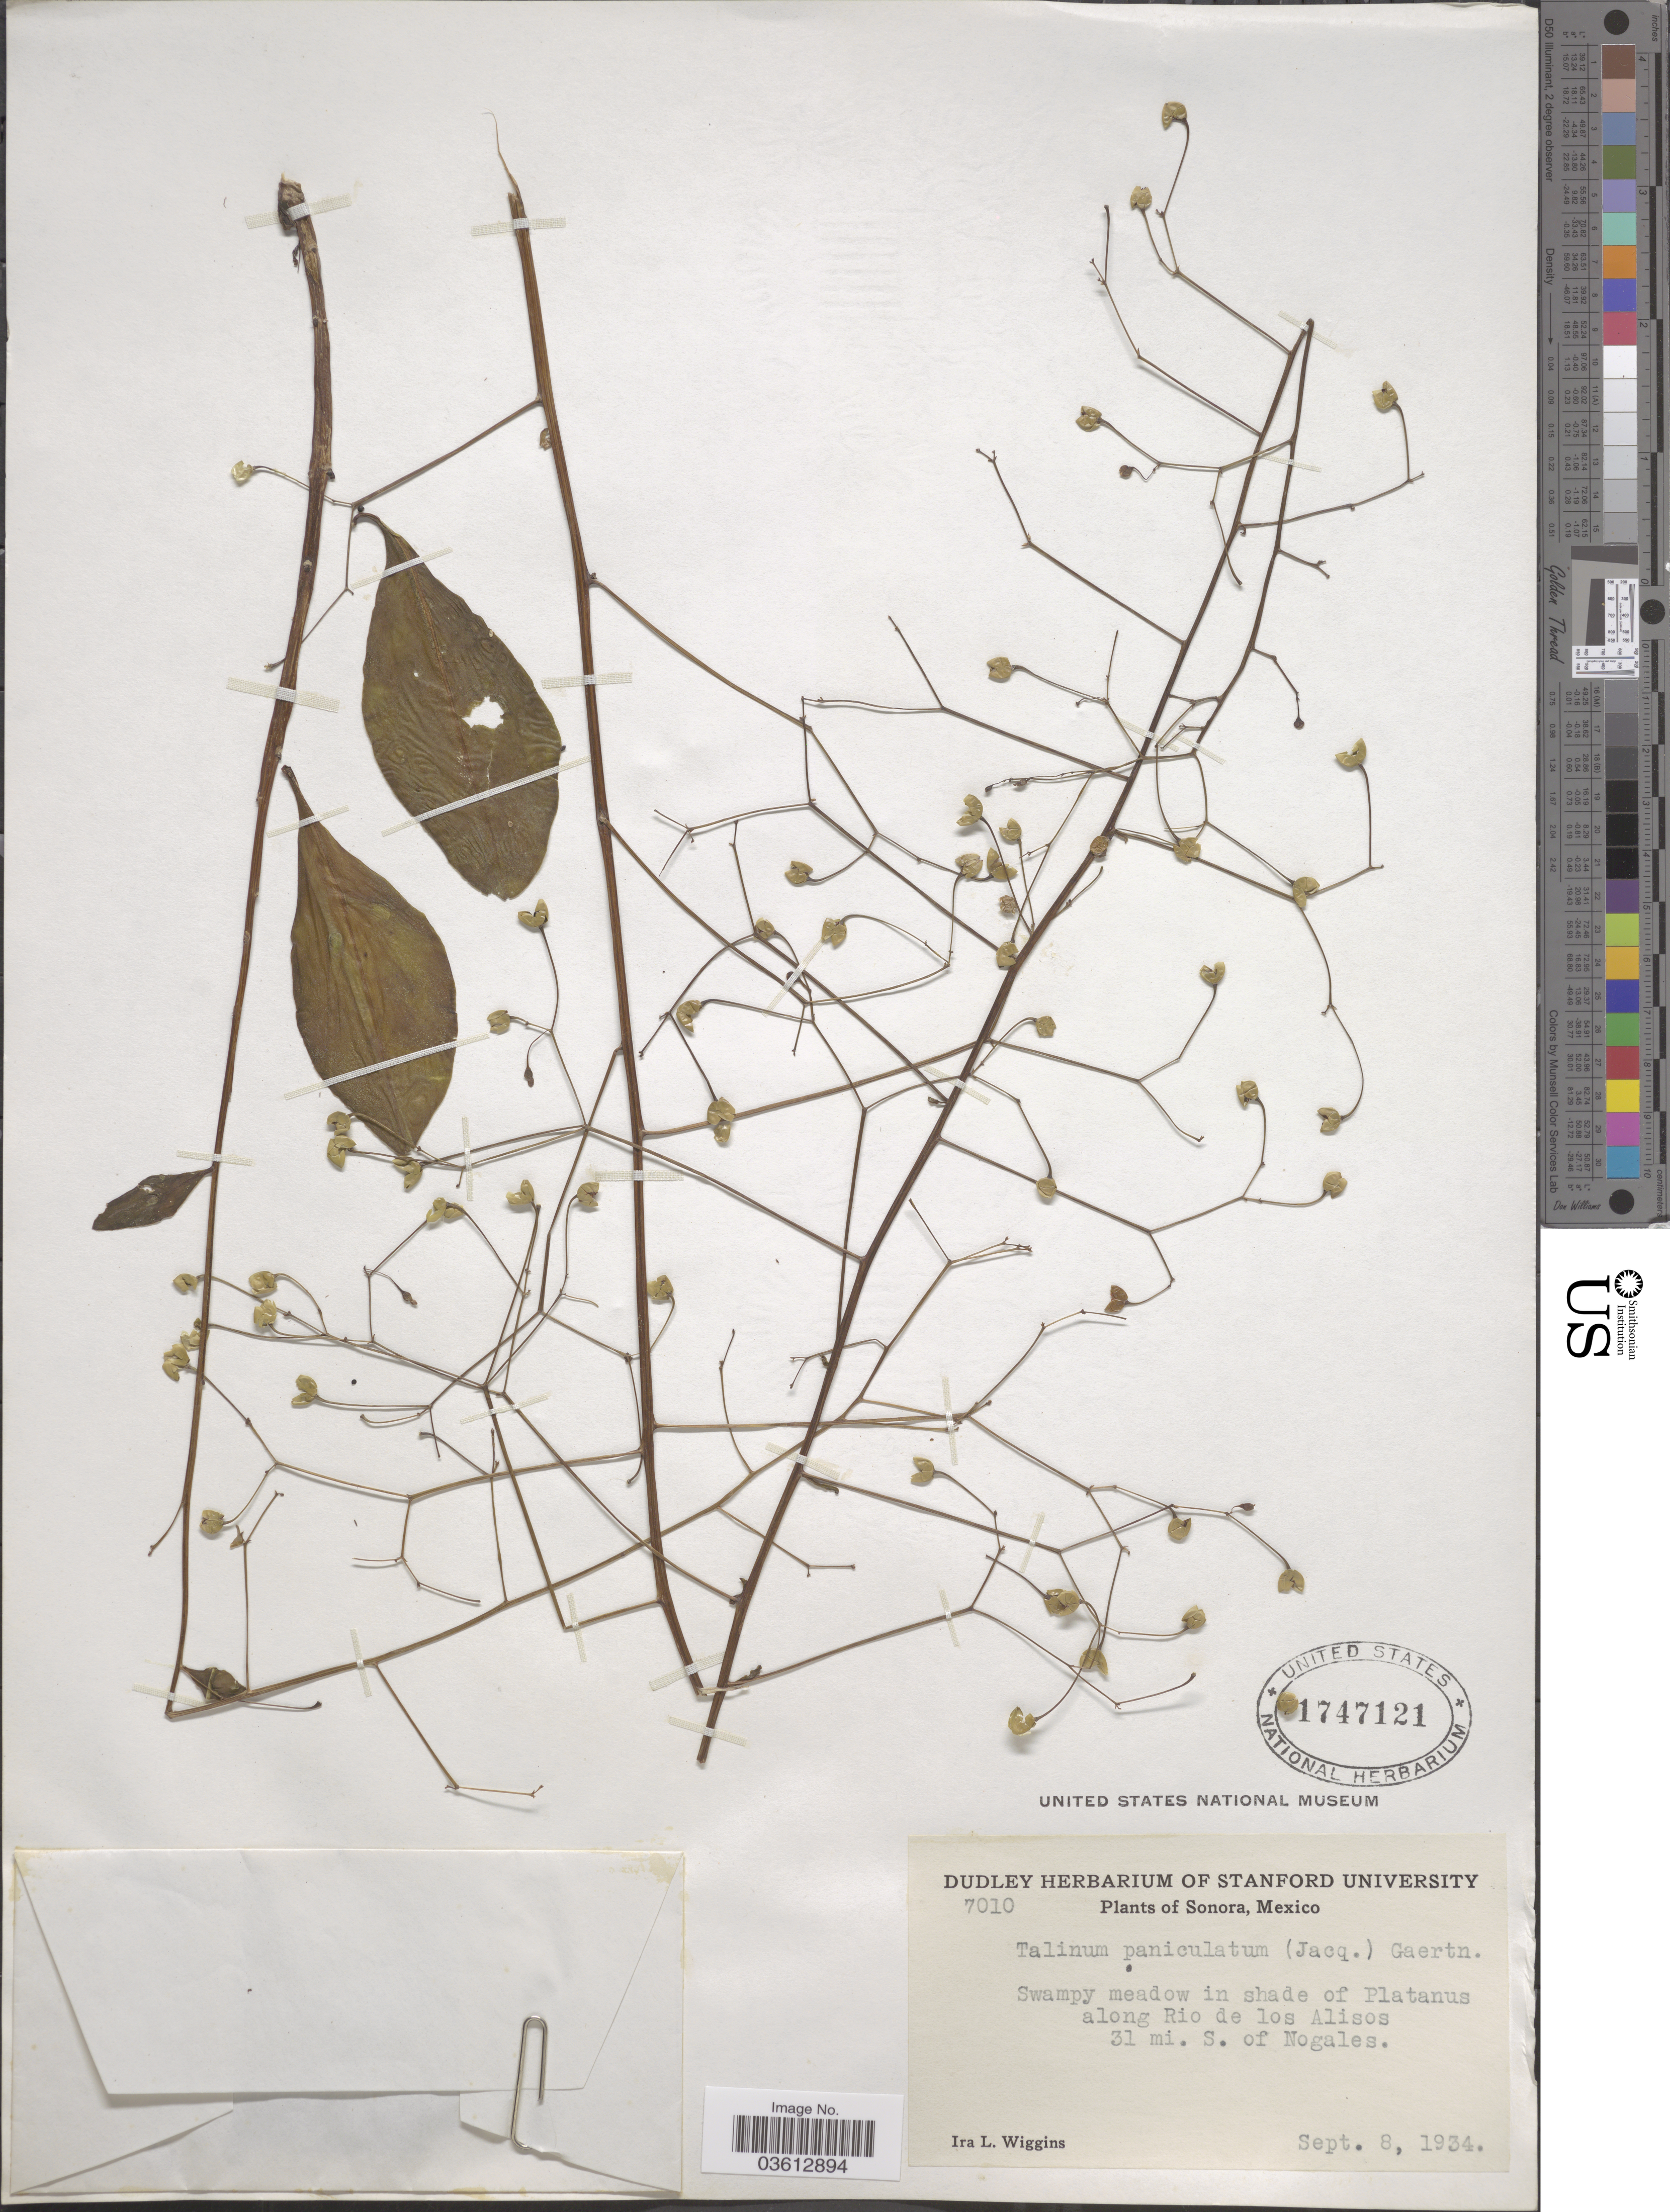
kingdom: Plantae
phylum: Tracheophyta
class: Magnoliopsida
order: Caryophyllales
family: Talinaceae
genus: Talinum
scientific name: Talinum paniculatum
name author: (Jacq.) Gaertn.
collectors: I. L. Wiggins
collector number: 7010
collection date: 1934-09-08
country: Mexico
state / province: Sonora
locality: Along Rio de los Alisos 31 mi. S. of Nogales.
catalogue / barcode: US 1747121